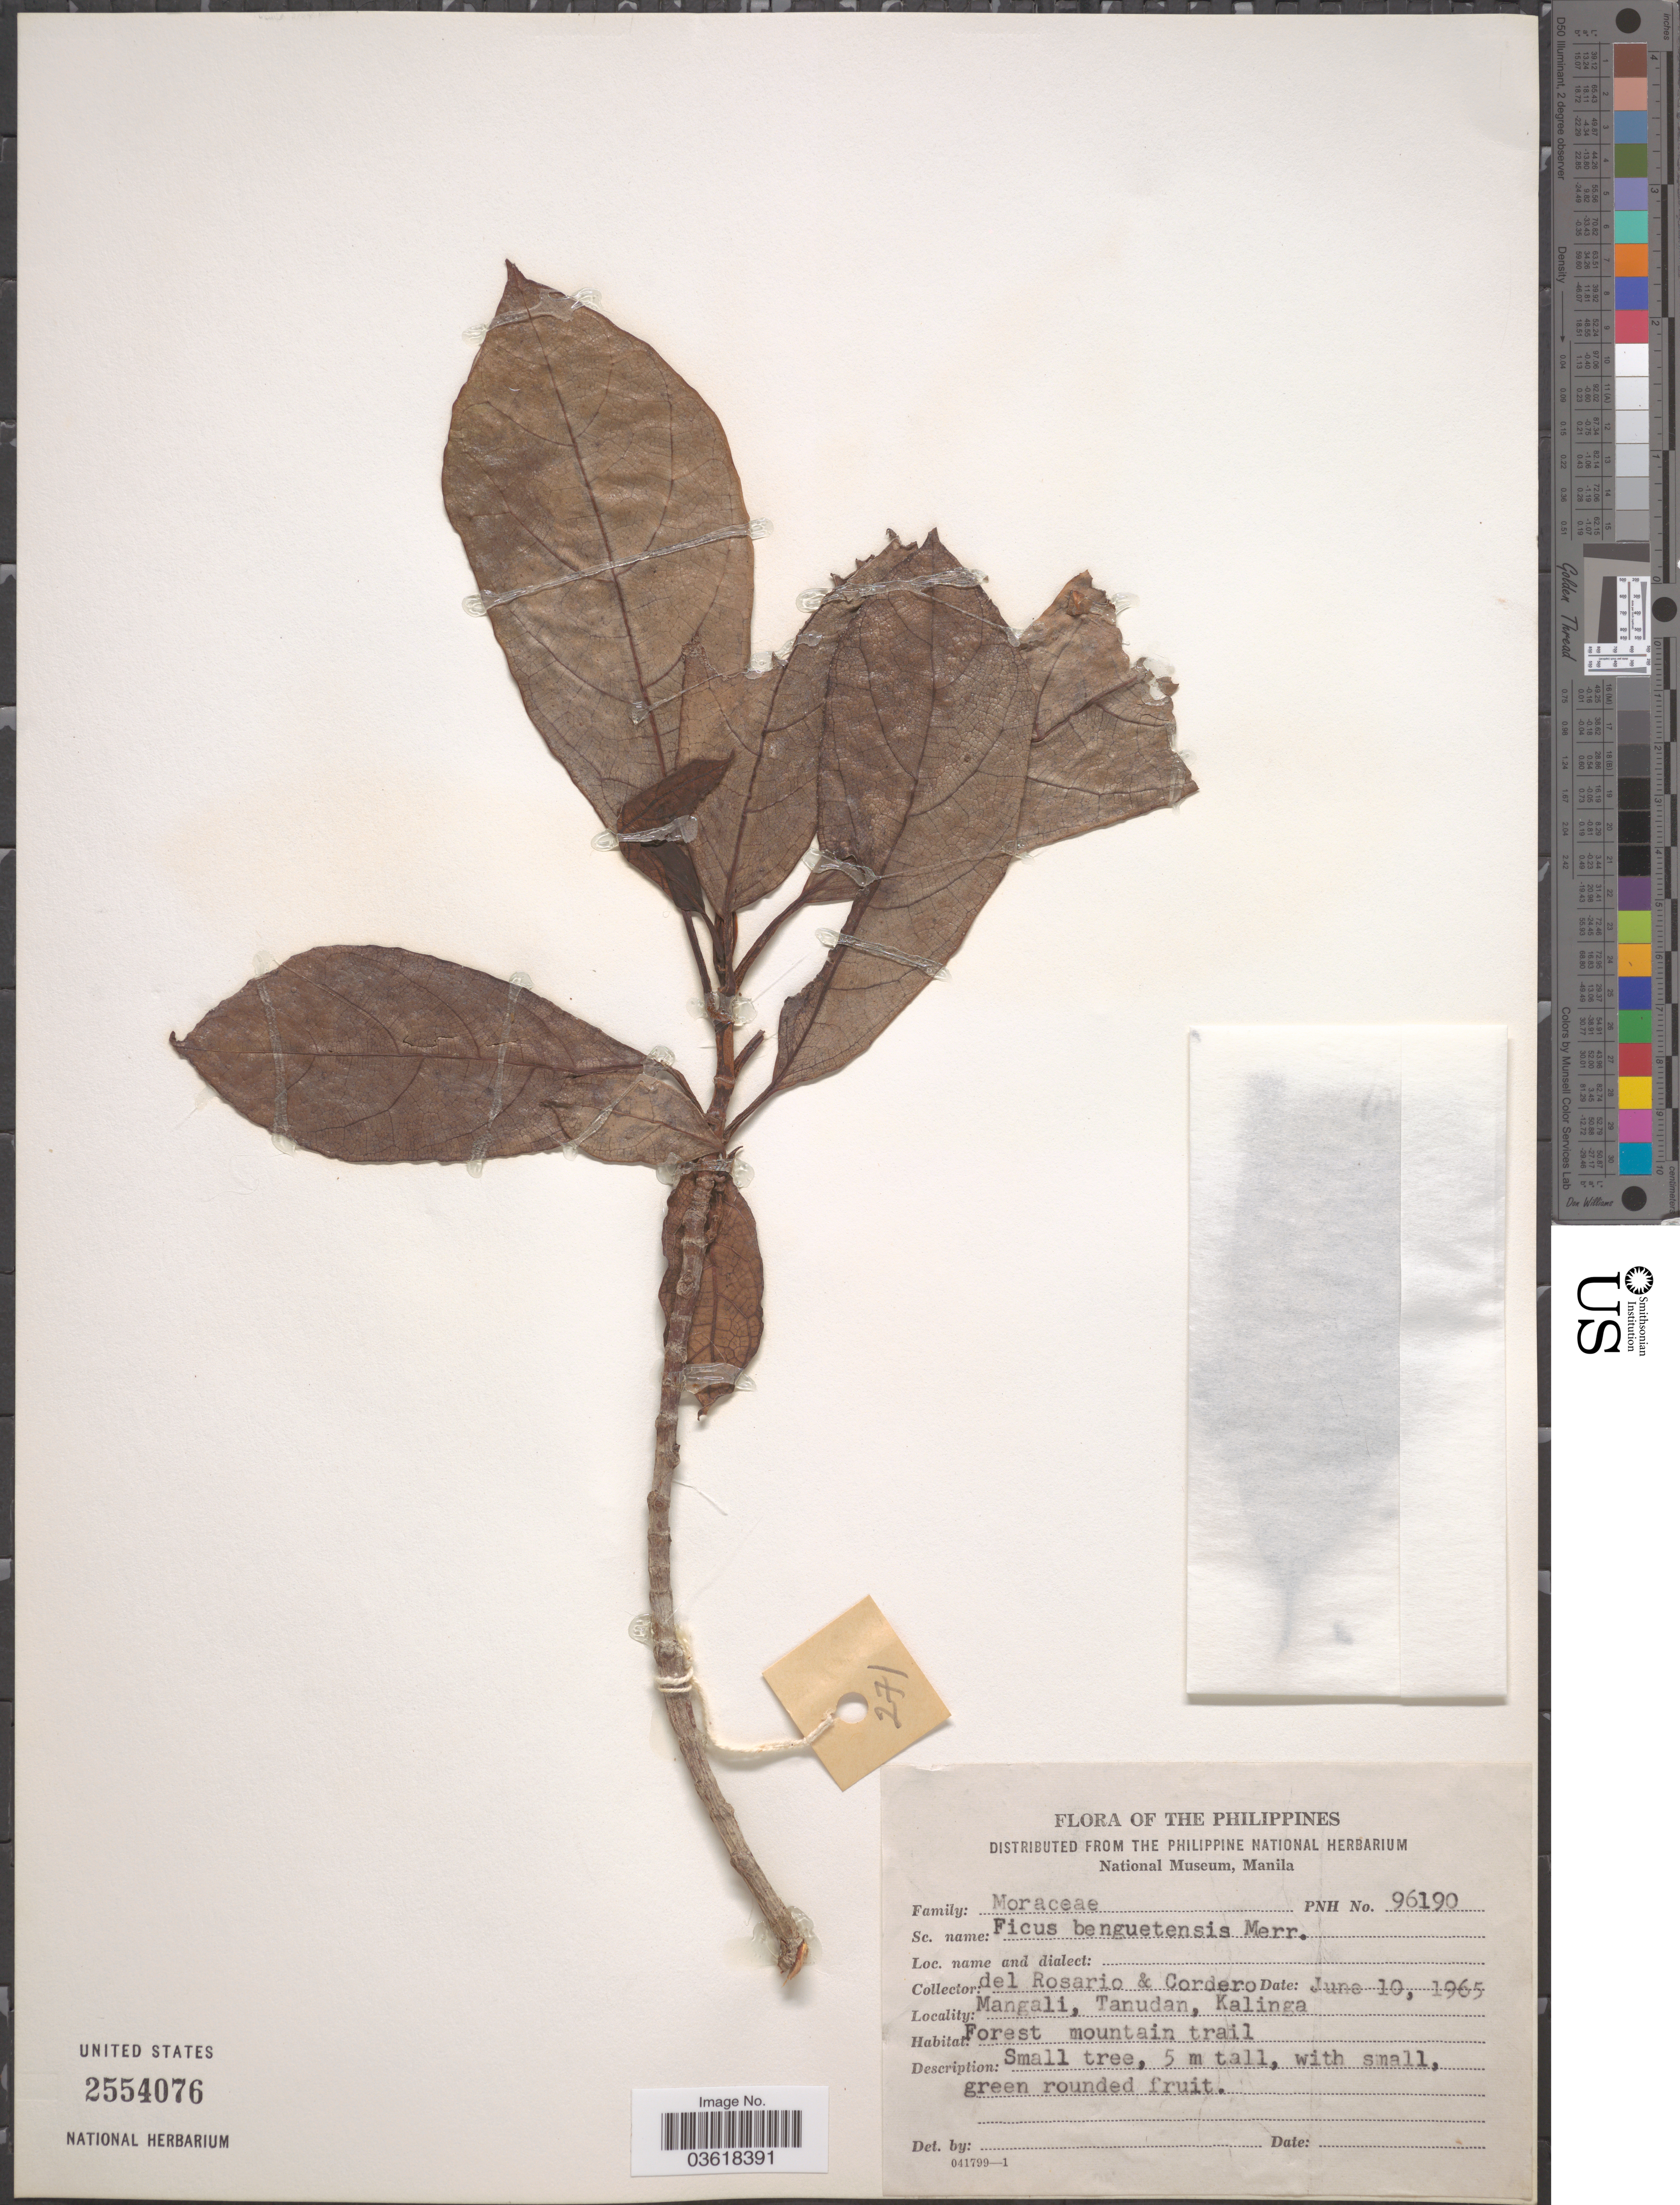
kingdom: Plantae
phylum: Tracheophyta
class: Magnoliopsida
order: Rosales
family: Moraceae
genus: Ficus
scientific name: Ficus benguetensis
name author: Merr.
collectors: Del Rosario & -. Cordero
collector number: PNH96190?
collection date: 1965-06-10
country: Philippines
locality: Mangali, Tanudan, Kalinga.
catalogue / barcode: US 2554076